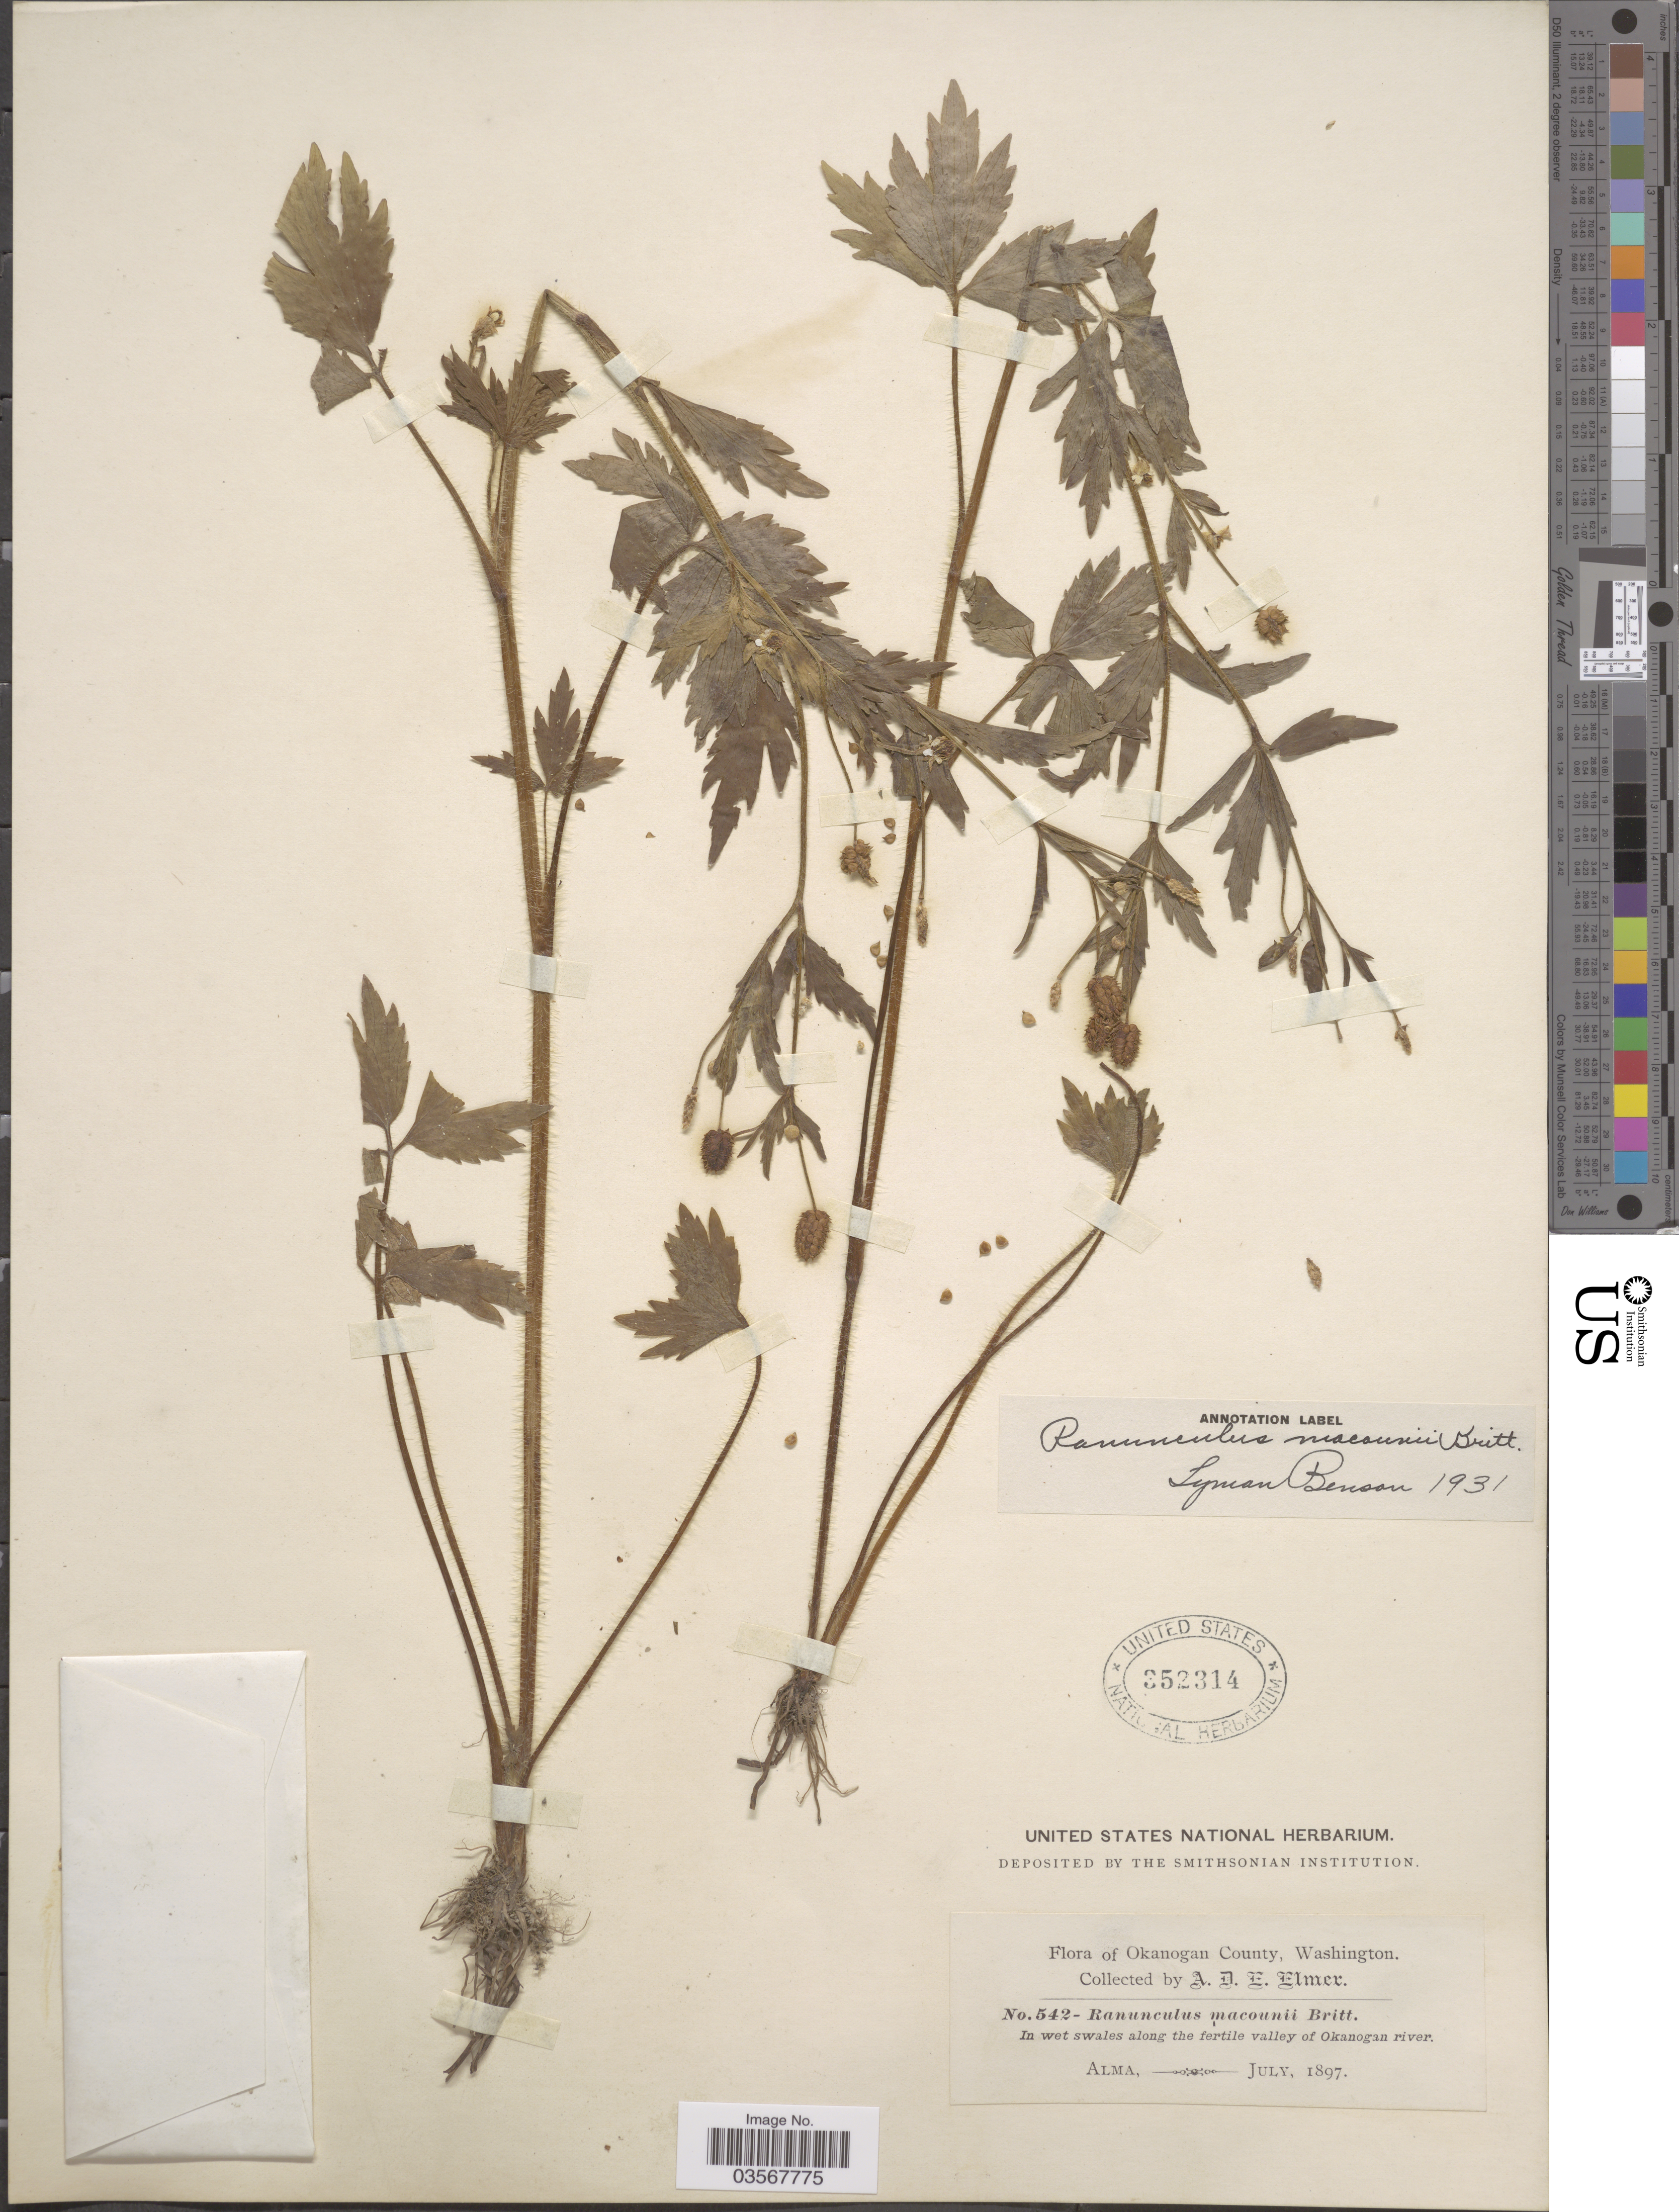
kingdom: Plantae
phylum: Tracheophyta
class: Magnoliopsida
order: Ranunculales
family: Ranunculaceae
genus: Ranunculus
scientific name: Ranunculus macounii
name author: Britton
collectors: A. D. E. Elmer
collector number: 542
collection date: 1897-07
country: United States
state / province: Washington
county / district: Okanogan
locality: Okanogan County. Along the fertile valley of Okanogan river. Alma.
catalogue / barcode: US 352314